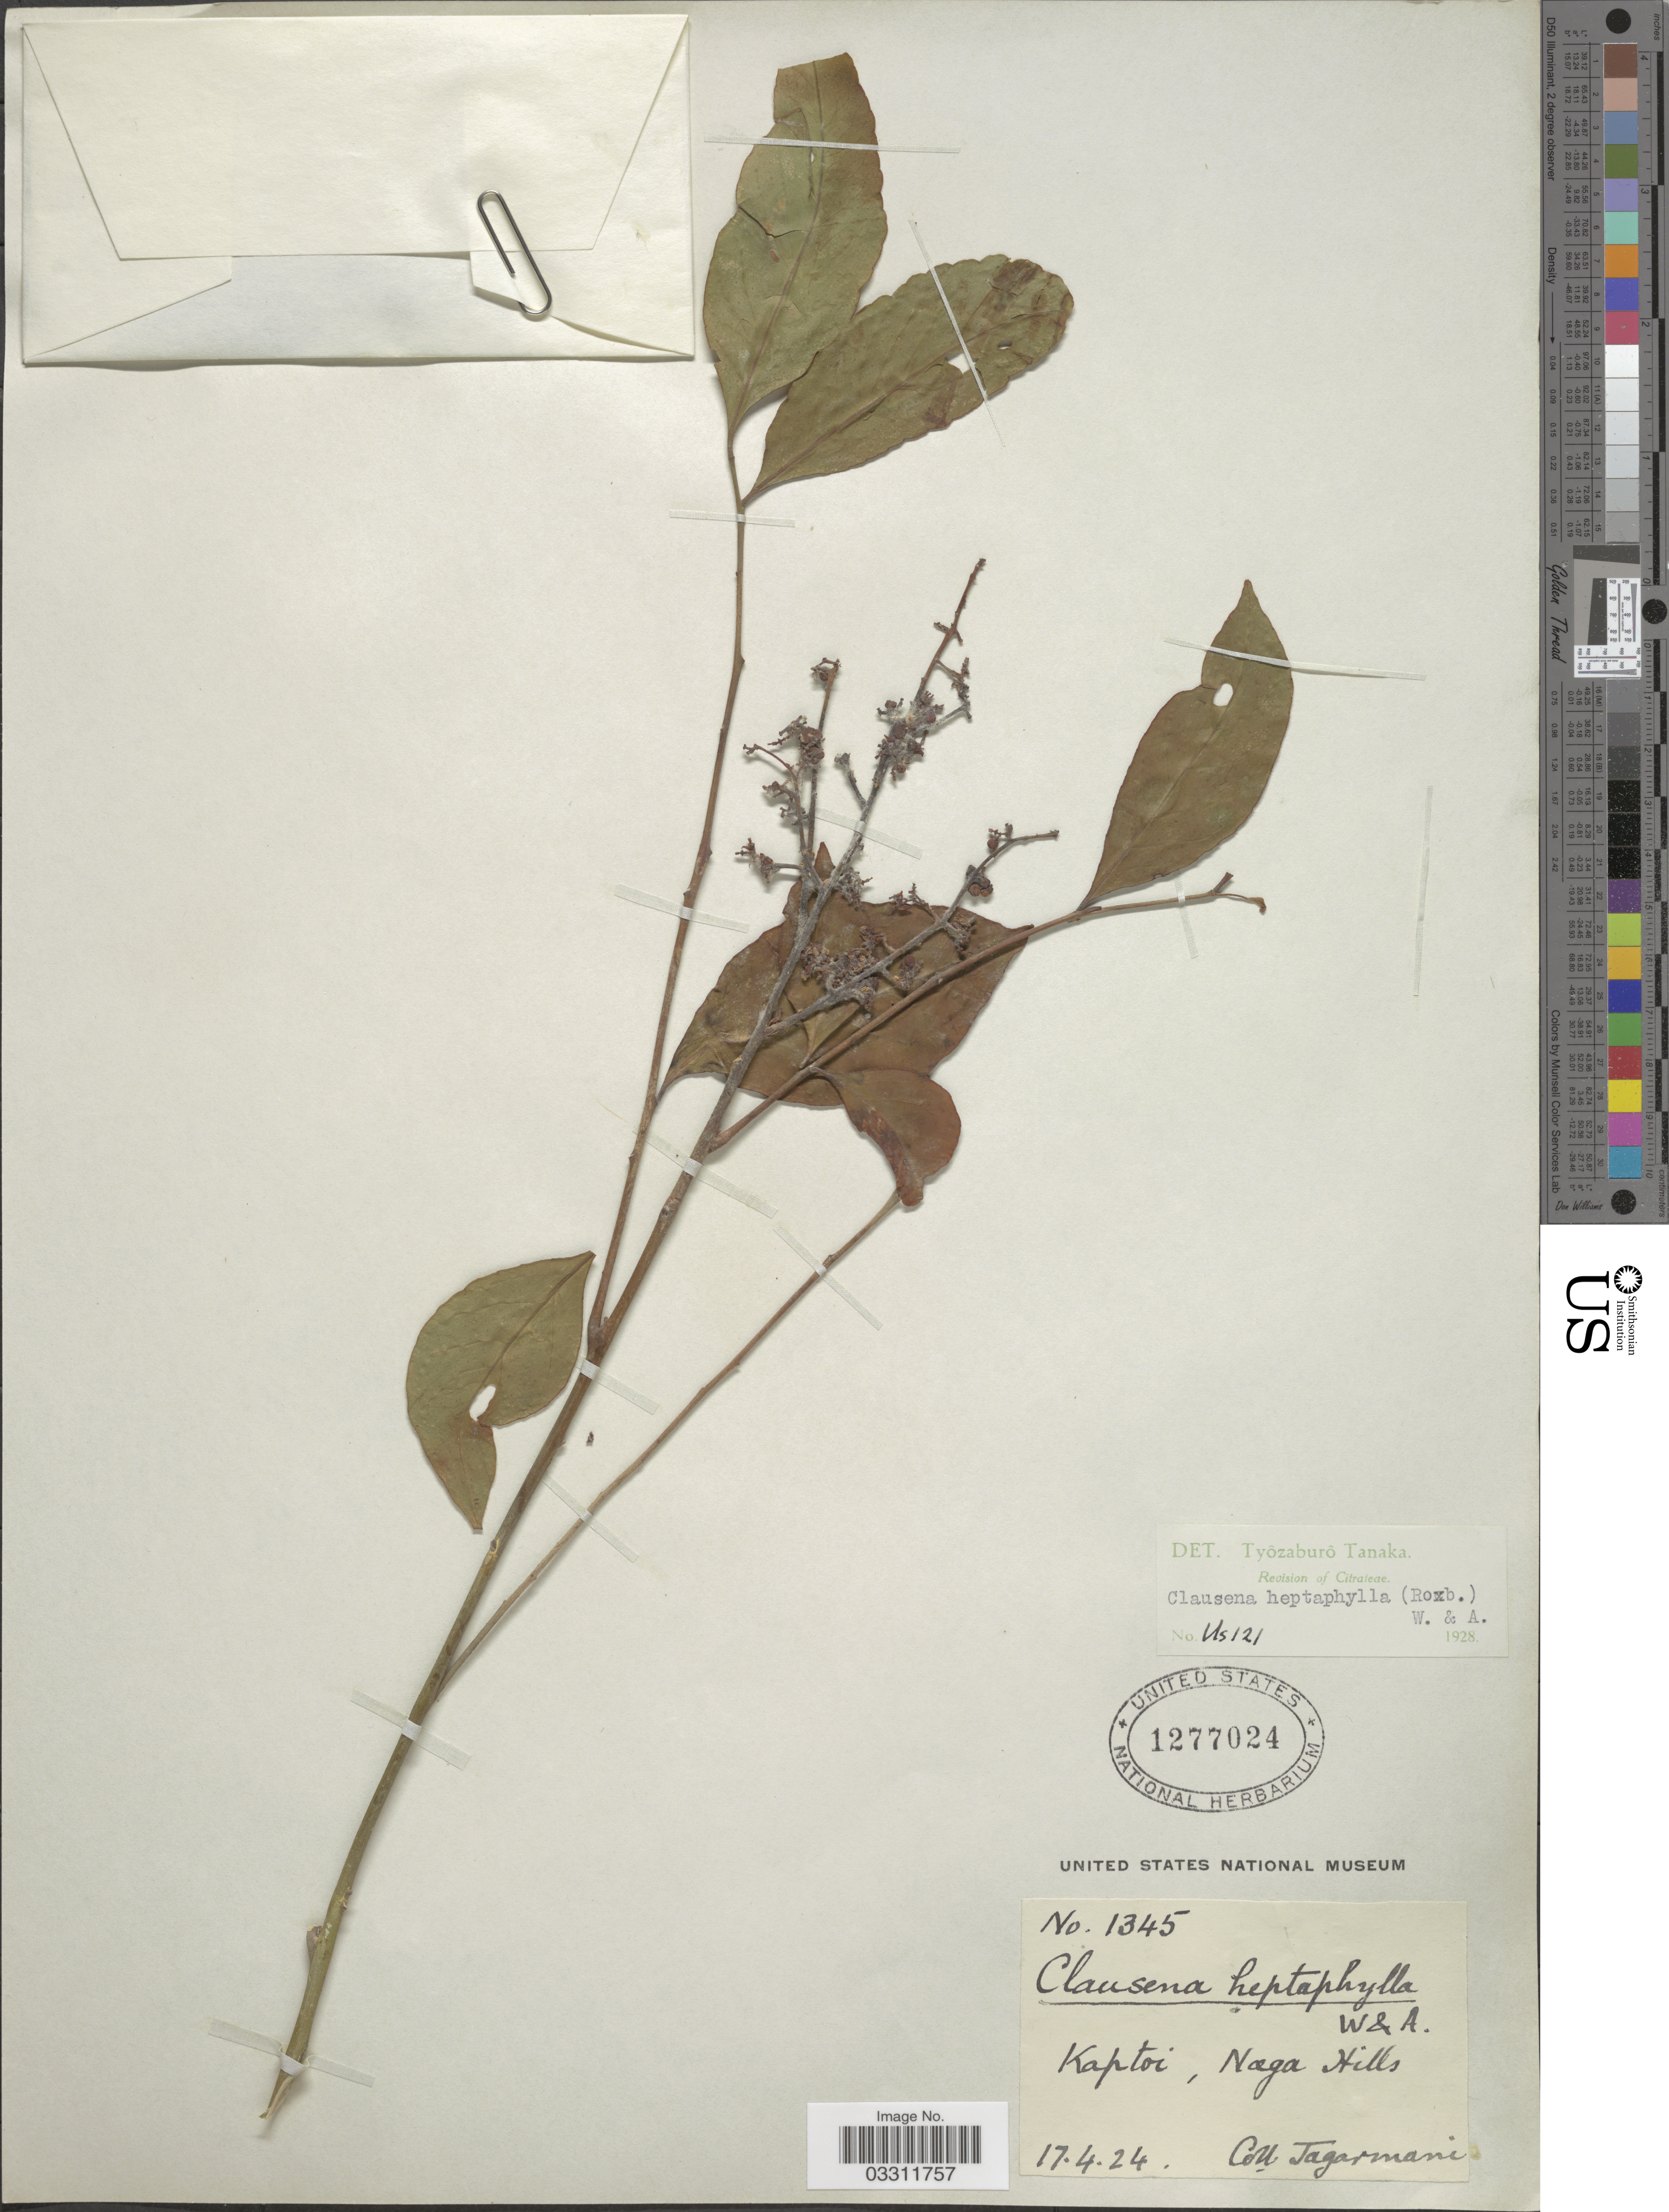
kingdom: Plantae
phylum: Tracheophyta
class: Magnoliopsida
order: Sapindales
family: Rutaceae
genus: Clausena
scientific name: Clausena heptaphylla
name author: (Roxb.) C. Wright & Arn.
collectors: -. Jagarmani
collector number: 1345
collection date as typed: Transcribed d/m/y: 17/4/24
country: India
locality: Kaptoi, Naga Hills.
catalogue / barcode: US 1277024